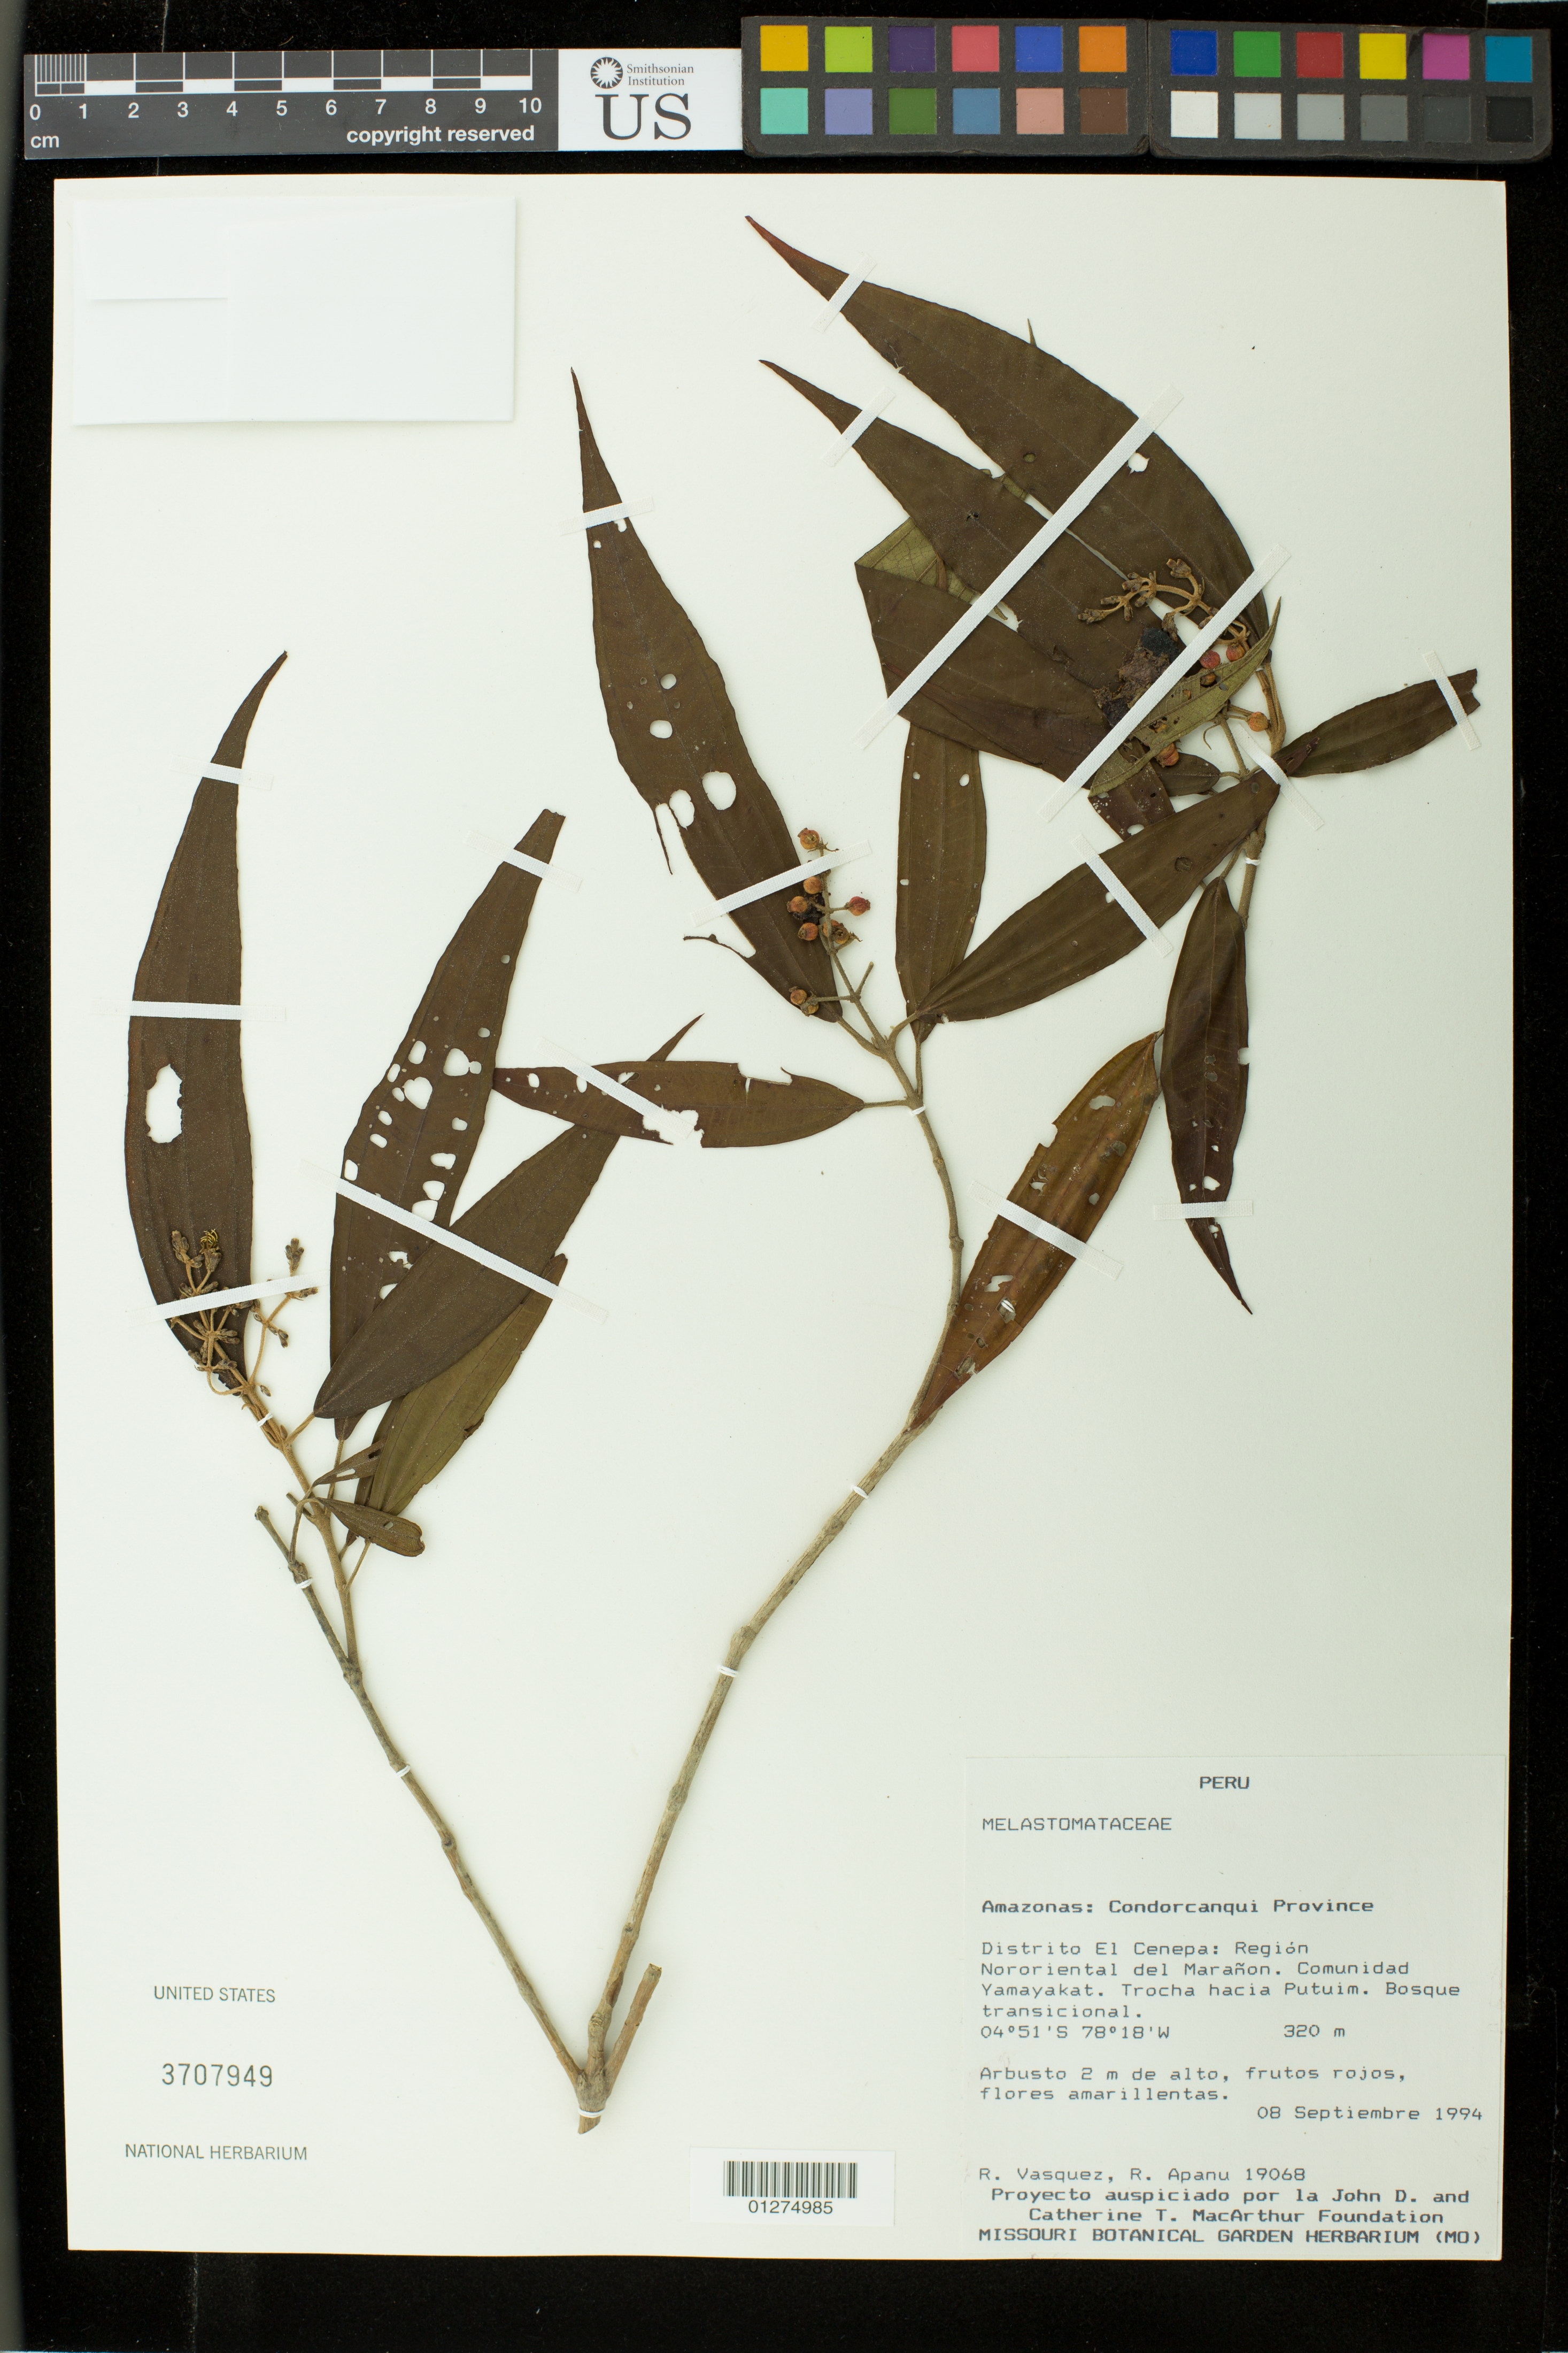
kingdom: Plantae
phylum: Tracheophyta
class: Magnoliopsida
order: Myrtales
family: Melastomataceae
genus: Miconia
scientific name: Miconia uvida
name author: Wurdack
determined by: Michelangeli, F. A.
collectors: R. Vasquez & R. Apanu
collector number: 19068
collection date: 1994-09-08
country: Peru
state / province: Amazonas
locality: Condorcanqui Province, Distrito El Cenepa, Región Nororiental del Marañon, Comunidad Yamayakat, Trocha hacia Putuim.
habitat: bosque transicional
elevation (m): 320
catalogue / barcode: US 3707949